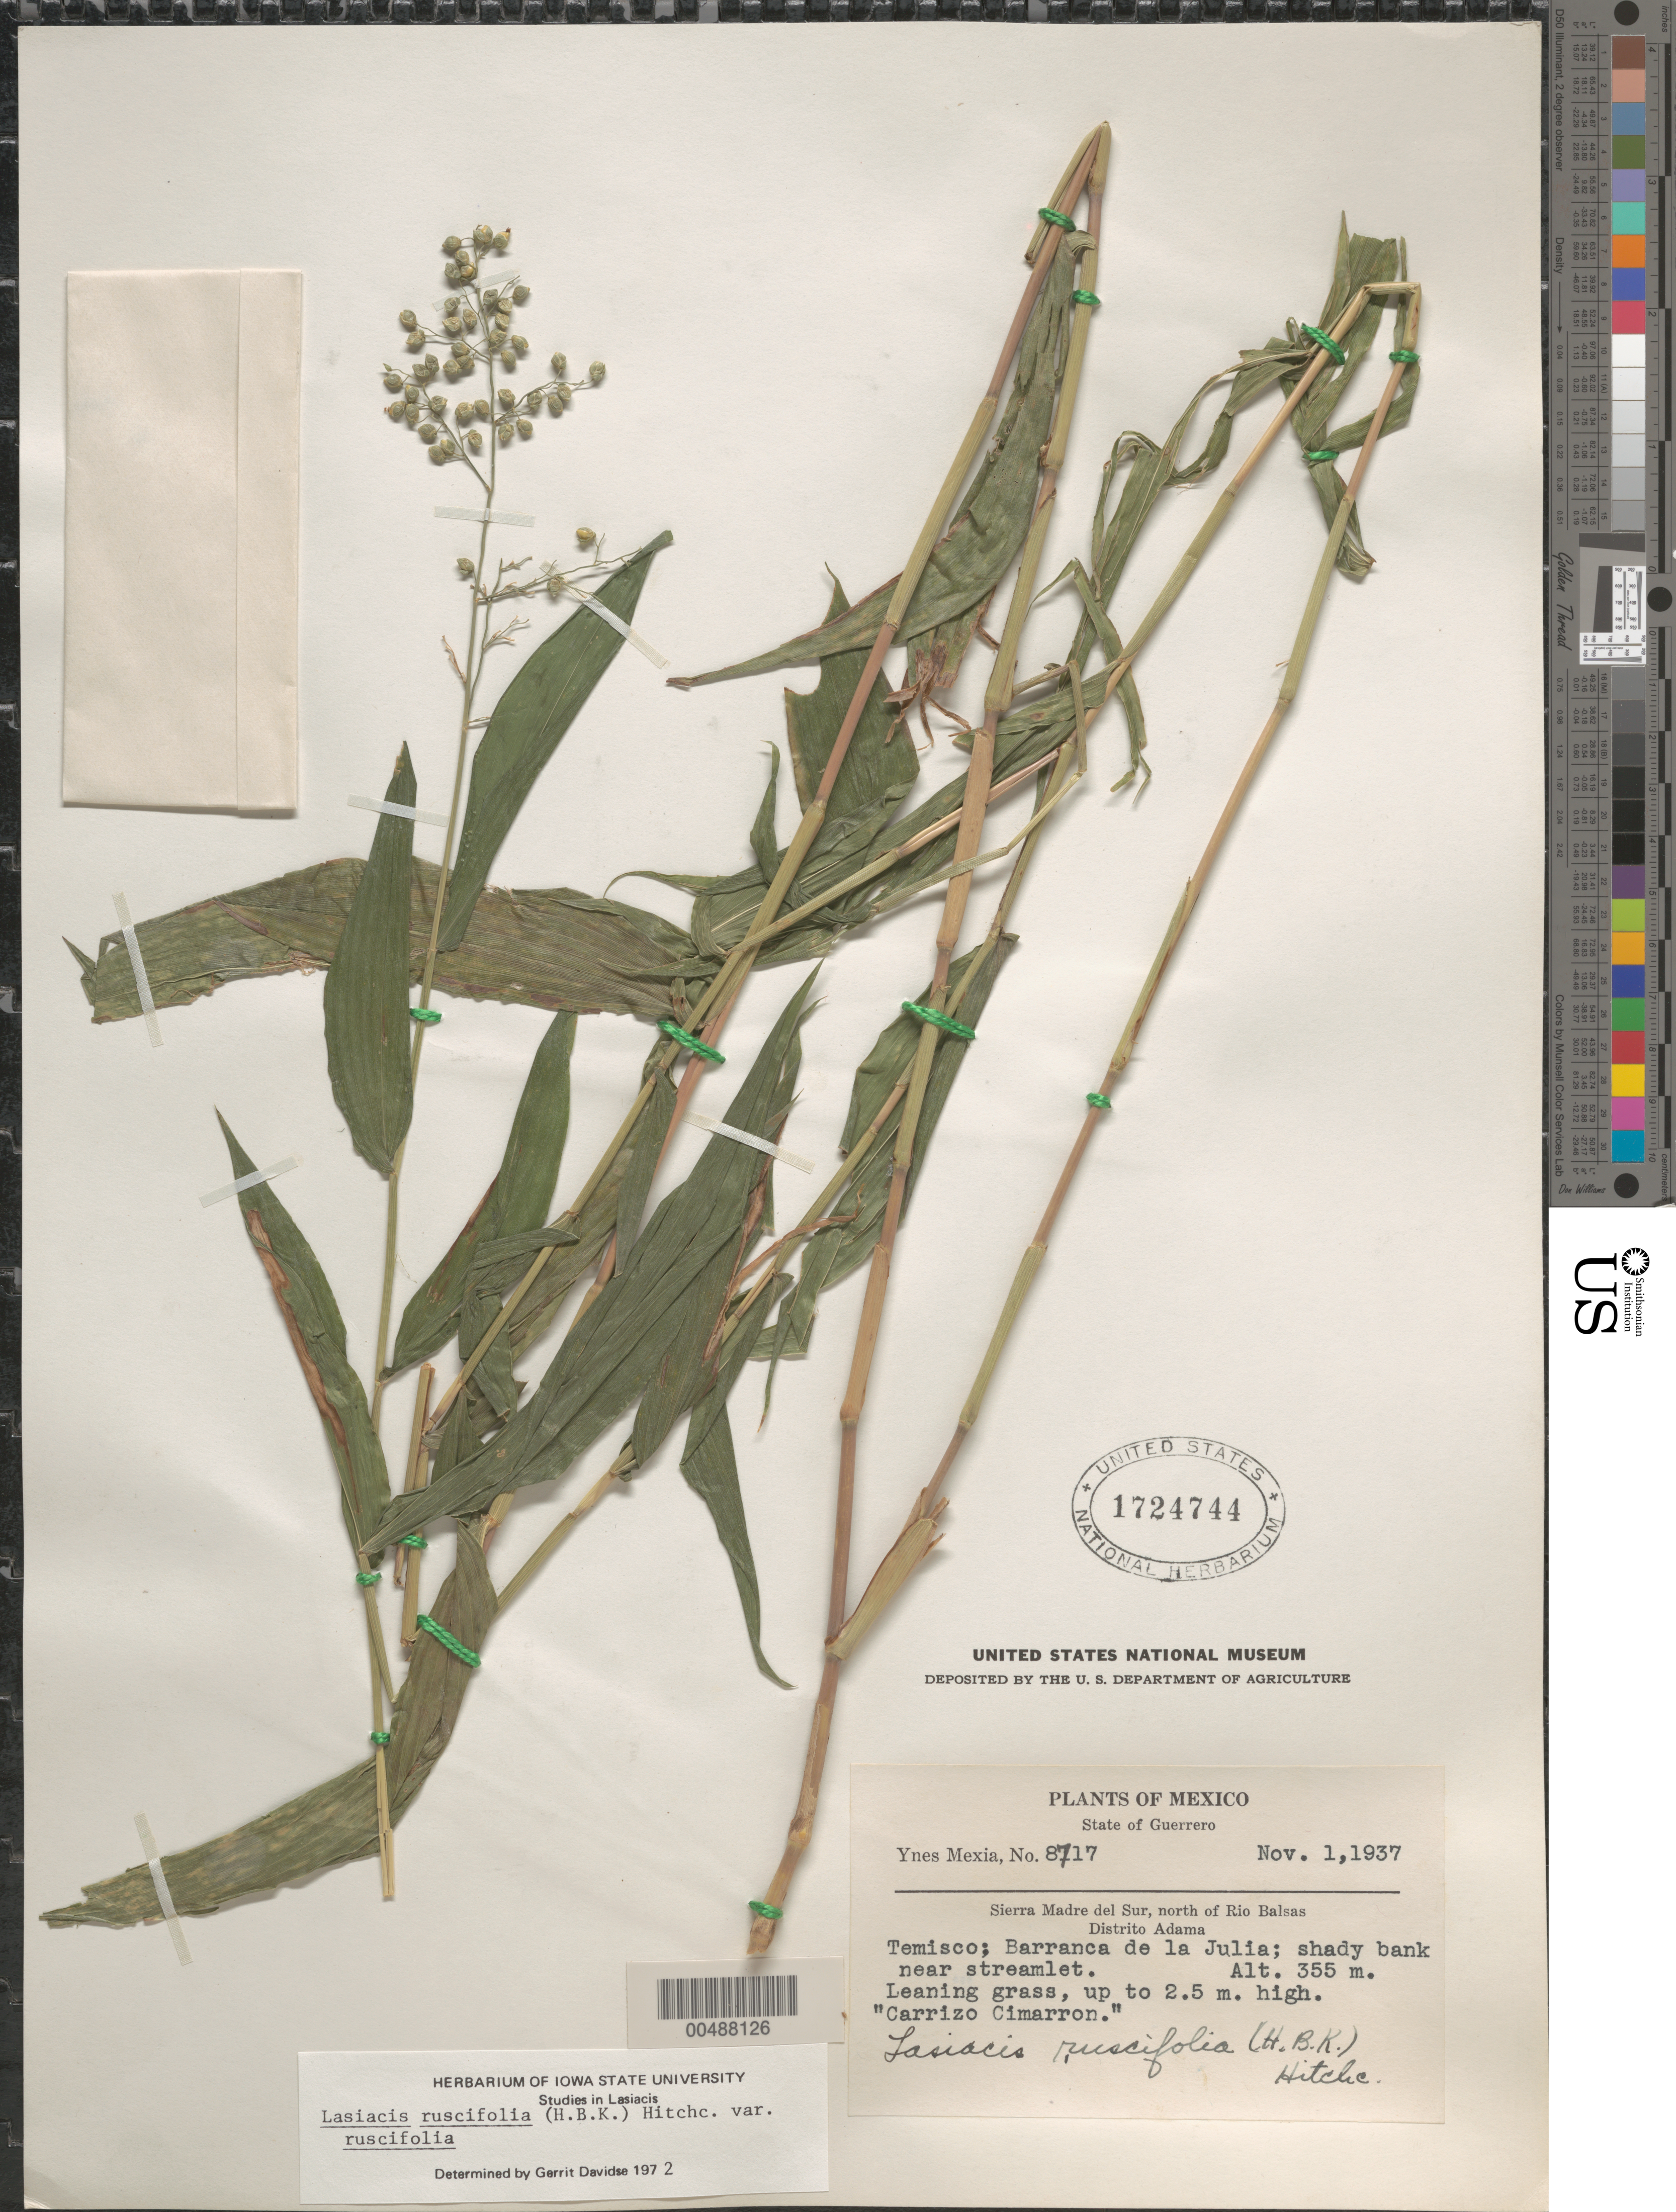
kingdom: Plantae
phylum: Tracheophyta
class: Liliopsida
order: Poales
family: Poaceae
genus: Lasiacis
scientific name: Lasiacis ruscifolia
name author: (Kunth) Hitchc.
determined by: Davidse, Gerrit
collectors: Y. Mexia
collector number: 8717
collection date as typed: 1 Nov 1937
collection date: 1937-11-01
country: Mexico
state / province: Guerrero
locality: Sierra Madre del S, N of Rio Balsas, Dist Adama, Temisco, Barranca de la Julia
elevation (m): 355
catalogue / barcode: US 1724744